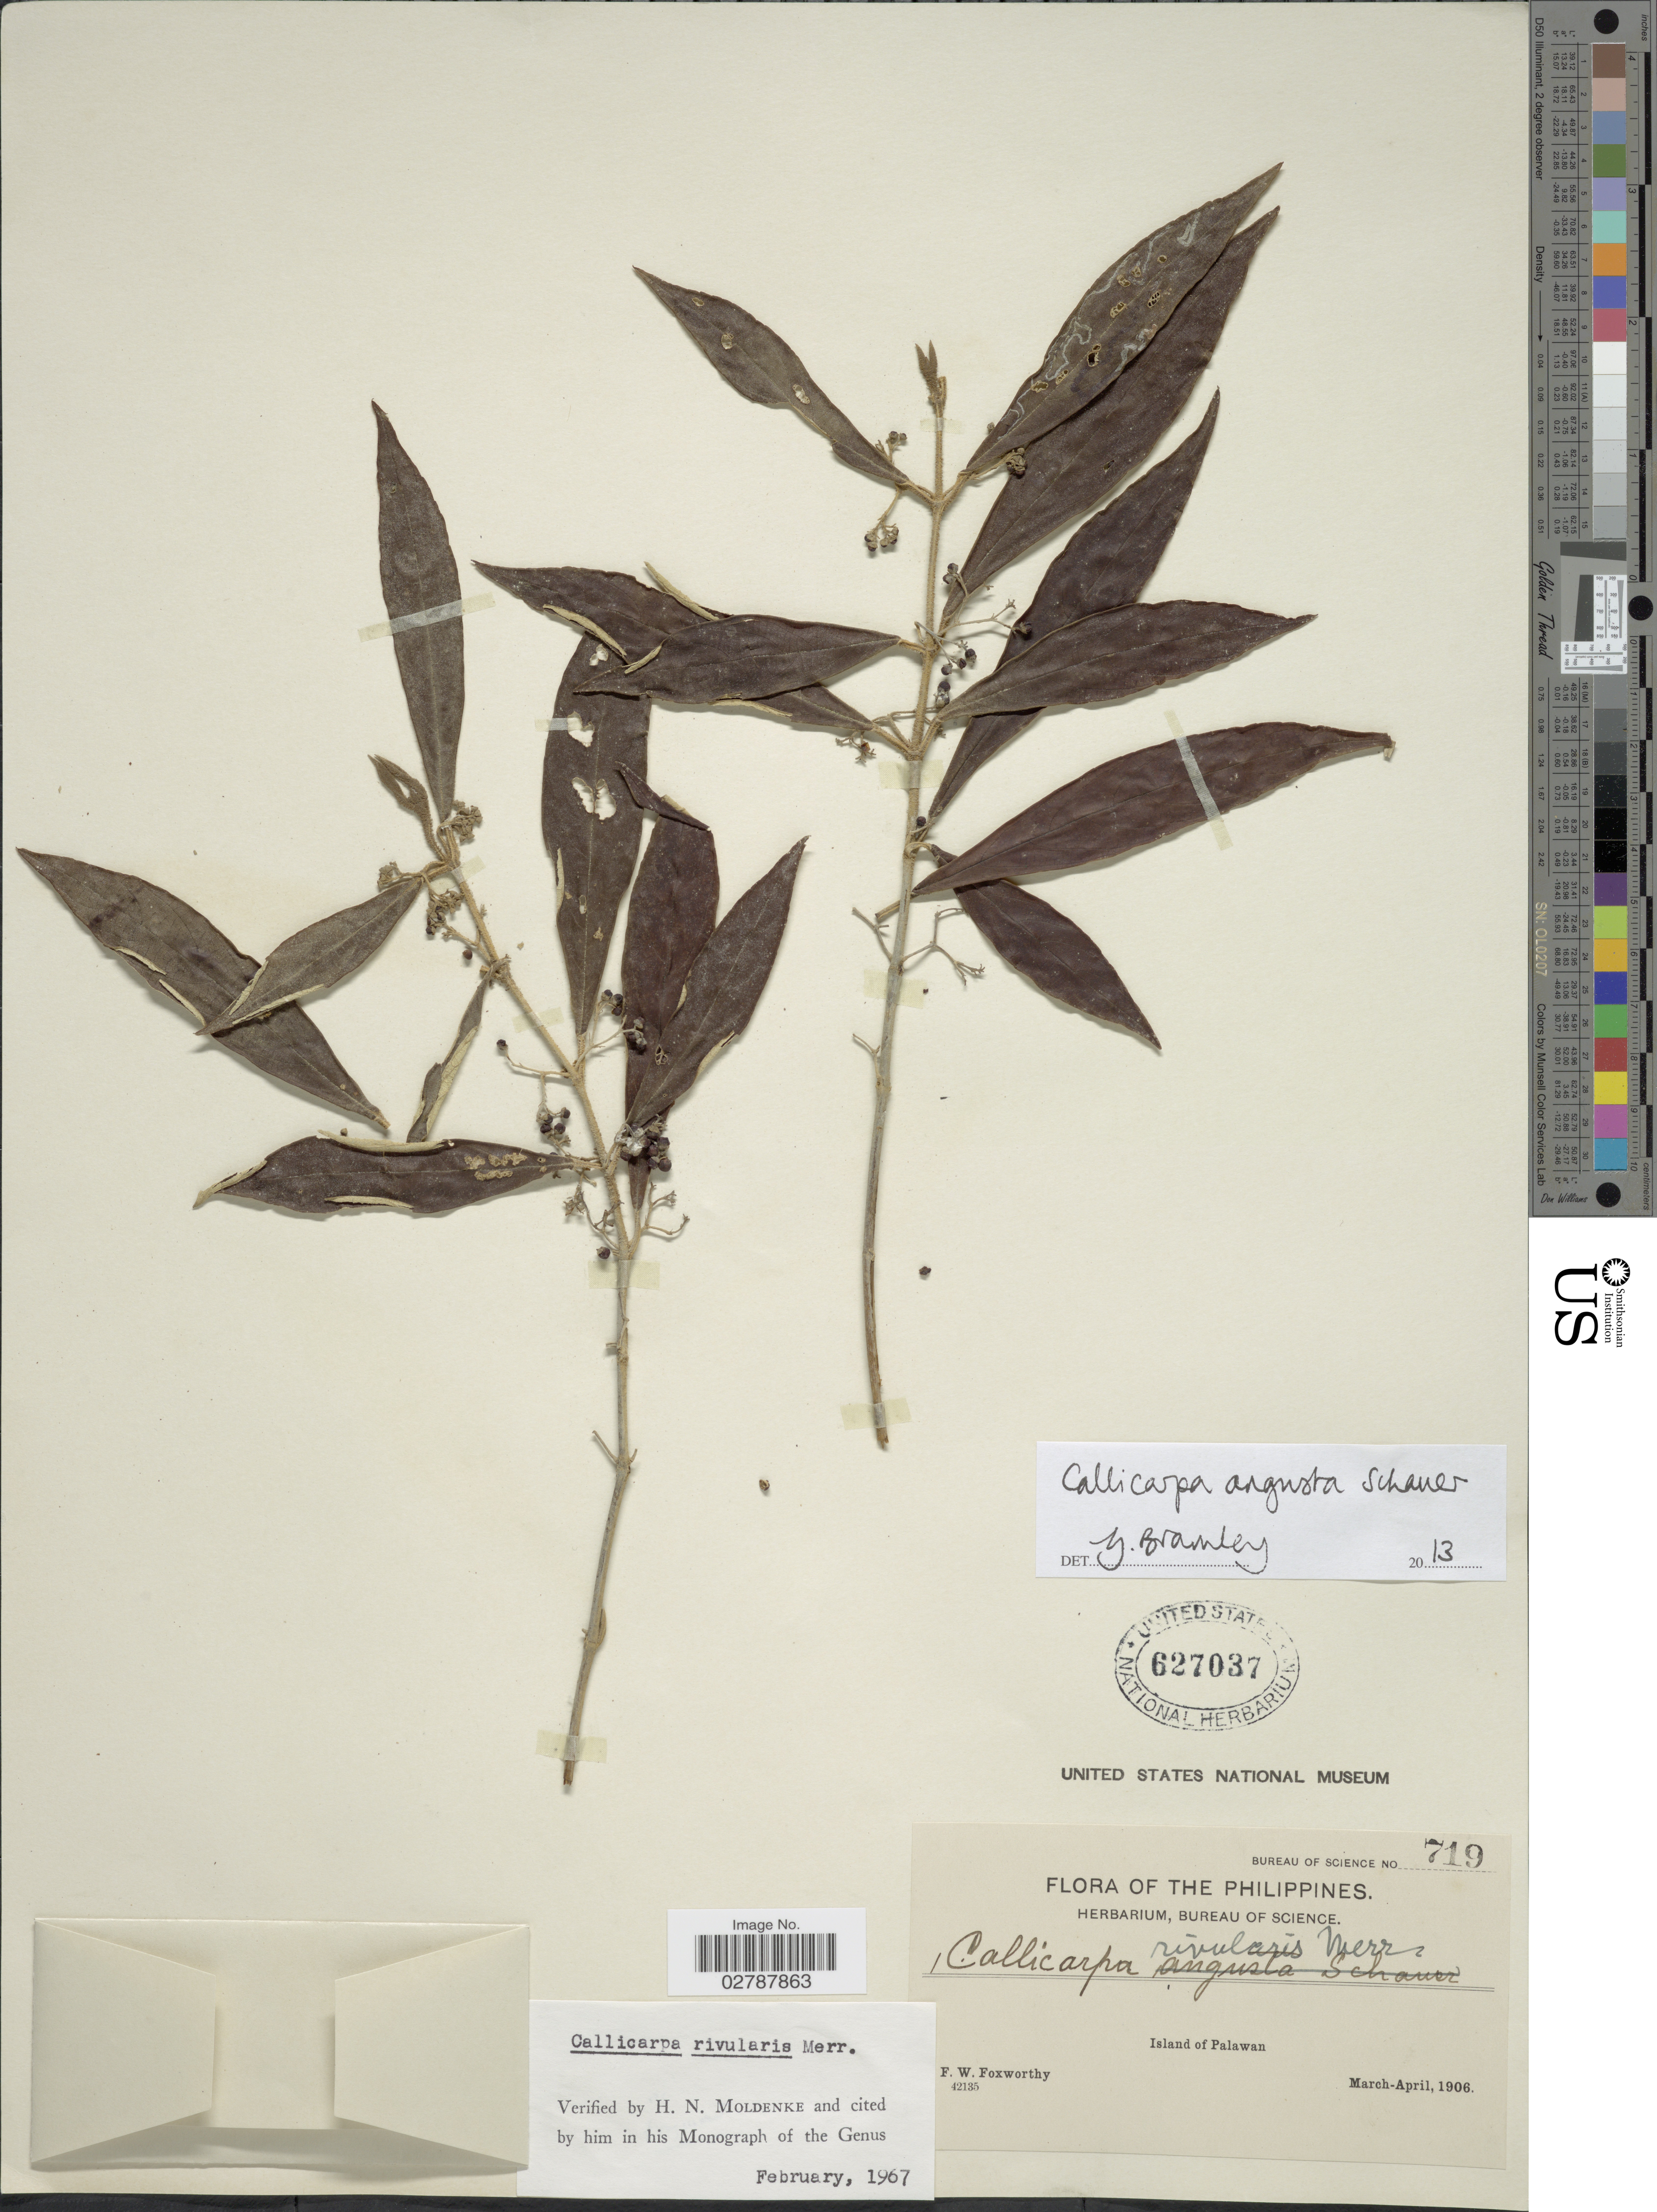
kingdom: Plantae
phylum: Tracheophyta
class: Magnoliopsida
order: Lamiales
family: Lamiaceae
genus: Callicarpa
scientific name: Callicarpa angusta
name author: Schauer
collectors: F. W. Foxworthy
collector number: Bureau of Science719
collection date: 1906-03/1906-04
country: Philippines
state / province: Mimaropa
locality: Island of Palawan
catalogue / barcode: US 627037